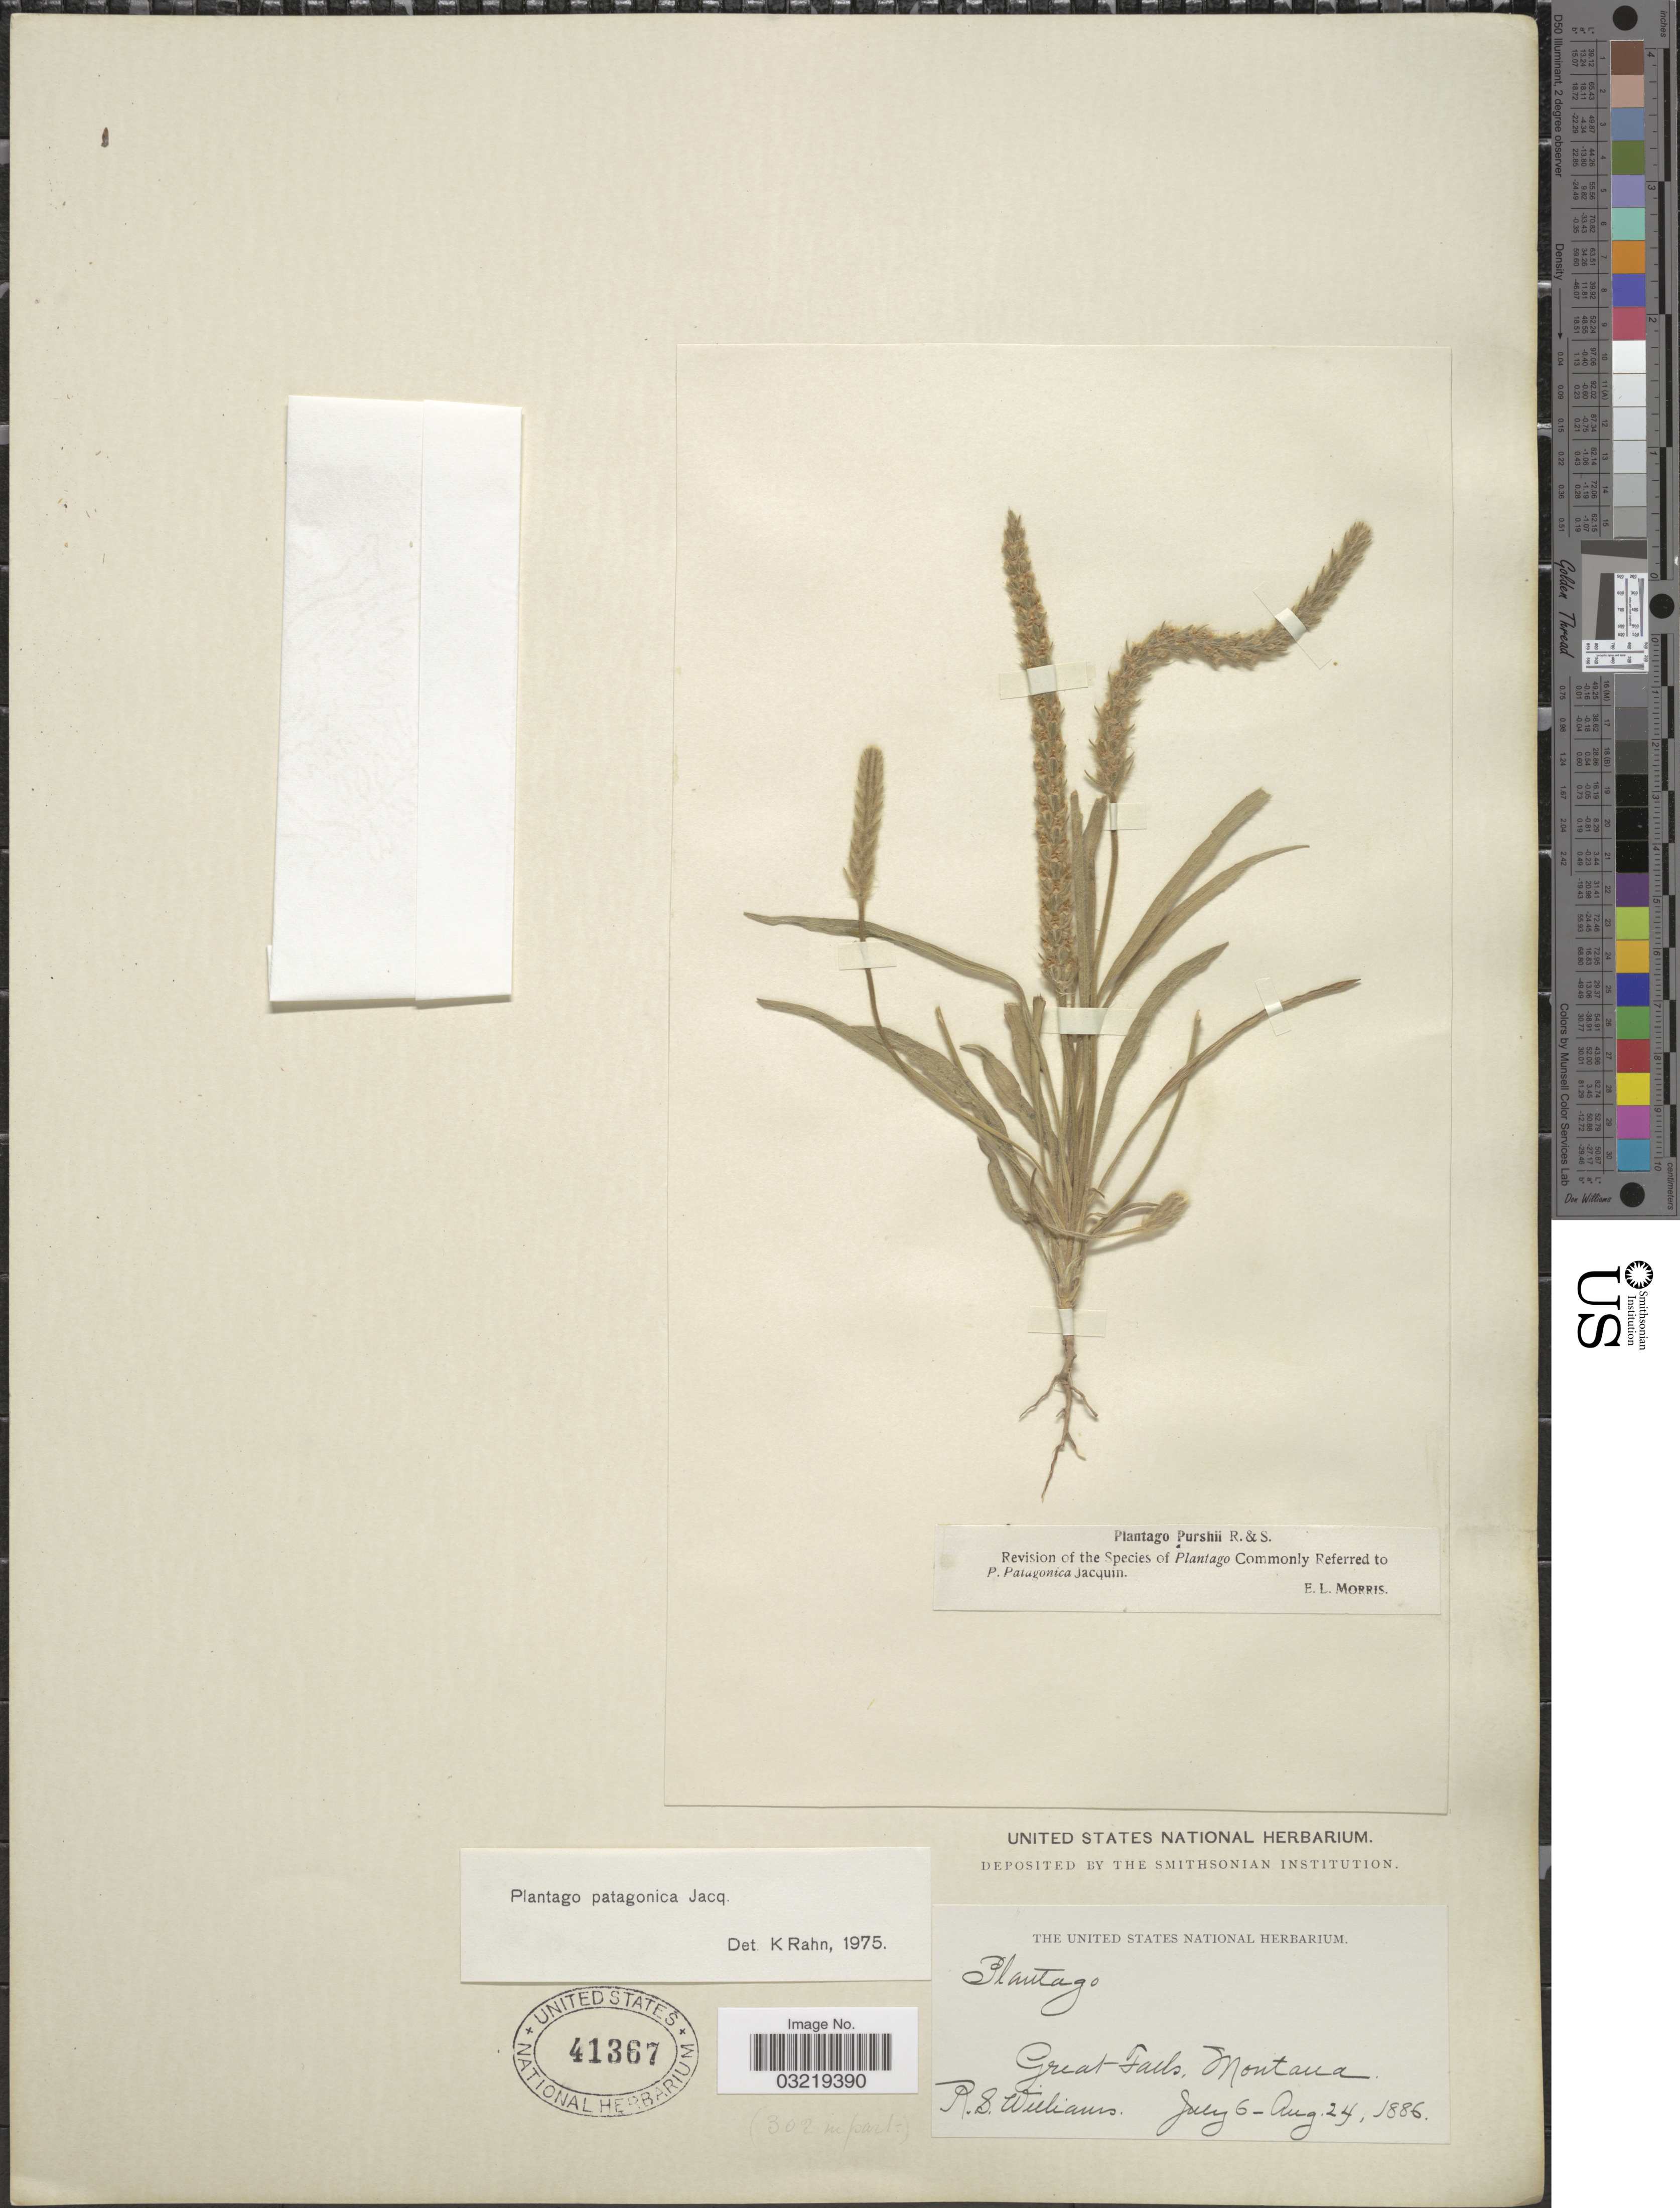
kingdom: Plantae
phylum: Tracheophyta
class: Magnoliopsida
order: Lamiales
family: Plantaginaceae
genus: Plantago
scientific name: Plantago patagonica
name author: Jacq.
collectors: R. S. Williams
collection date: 1886-07-06/1886-08-24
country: United States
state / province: Montana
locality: Great Falls.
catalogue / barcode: US 41367